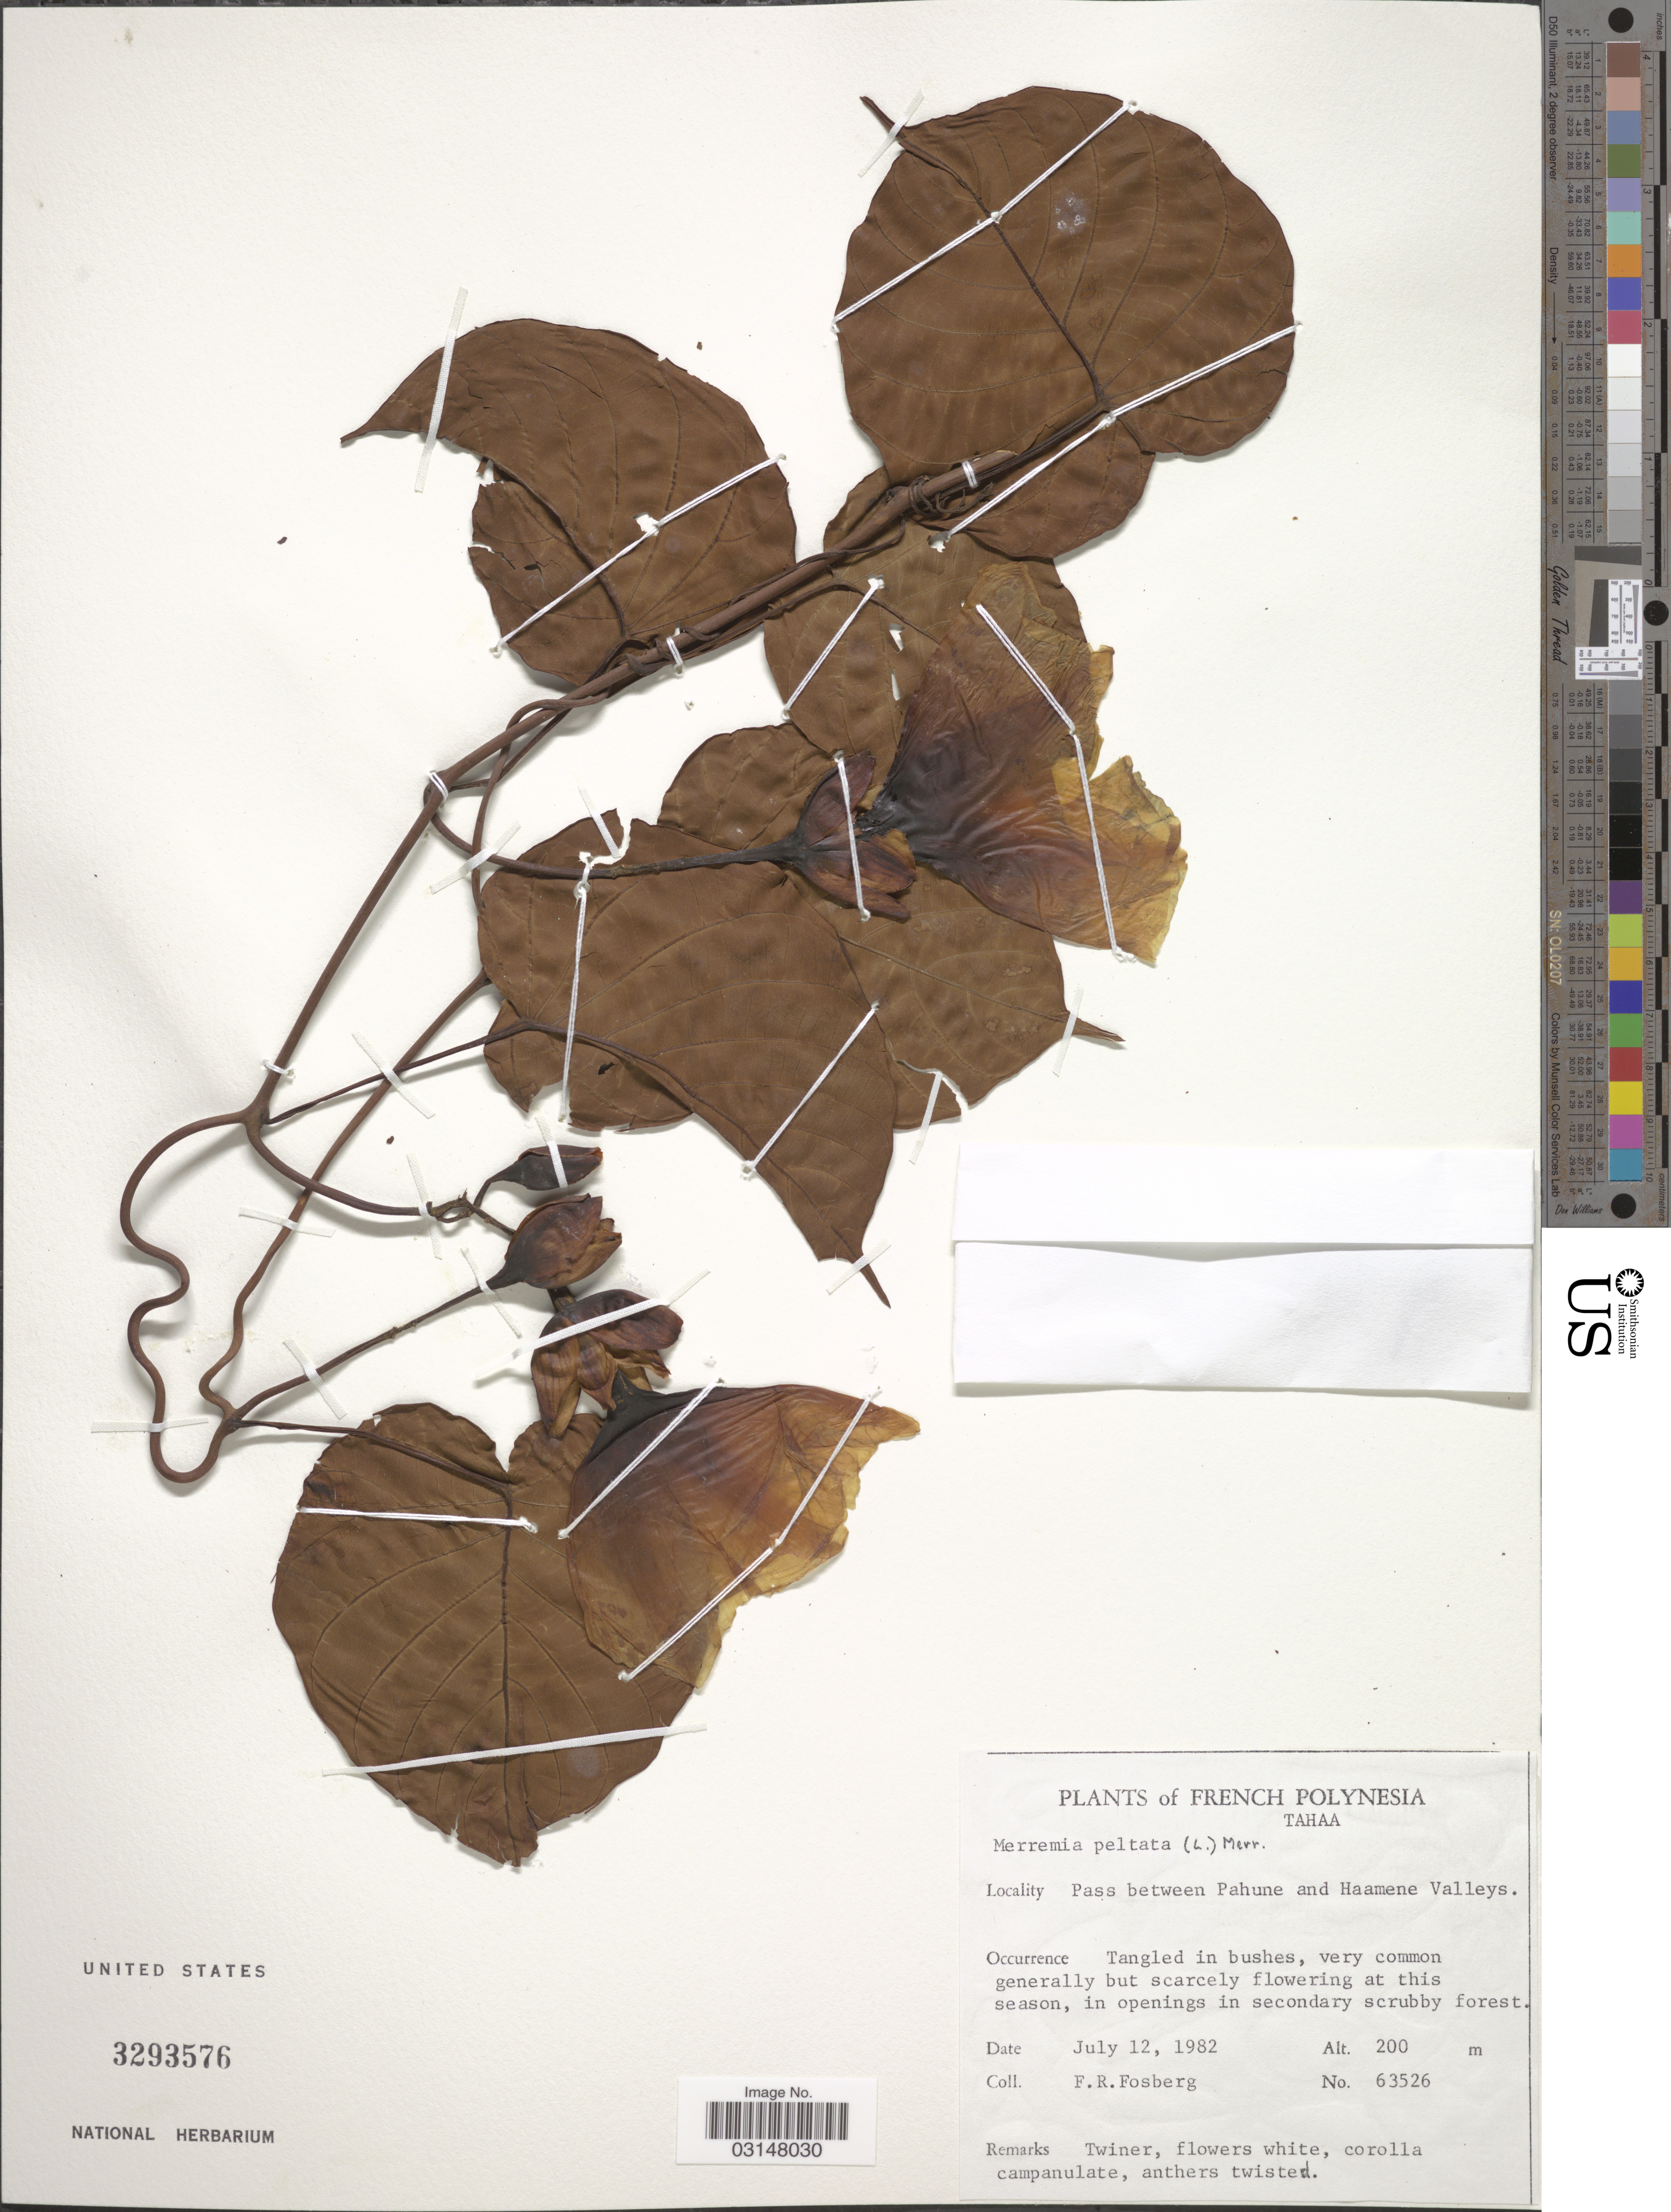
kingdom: Plantae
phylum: Tracheophyta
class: Magnoliopsida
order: Solanales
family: Convolvulaceae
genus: Decalobanthus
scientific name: Decalobanthus peltatus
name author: (L.) A. R. Simões & Staples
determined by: Wagner, W. L., (BOT), Smithsonian Institution - National Museum of Natural History (UNITED STATES)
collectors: F. R. Fosberg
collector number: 63526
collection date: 1982-07-12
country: French Polynesia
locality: Tahaa. Pass between Pahune and Haamene Valleys.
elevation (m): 200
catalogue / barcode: US 3293576